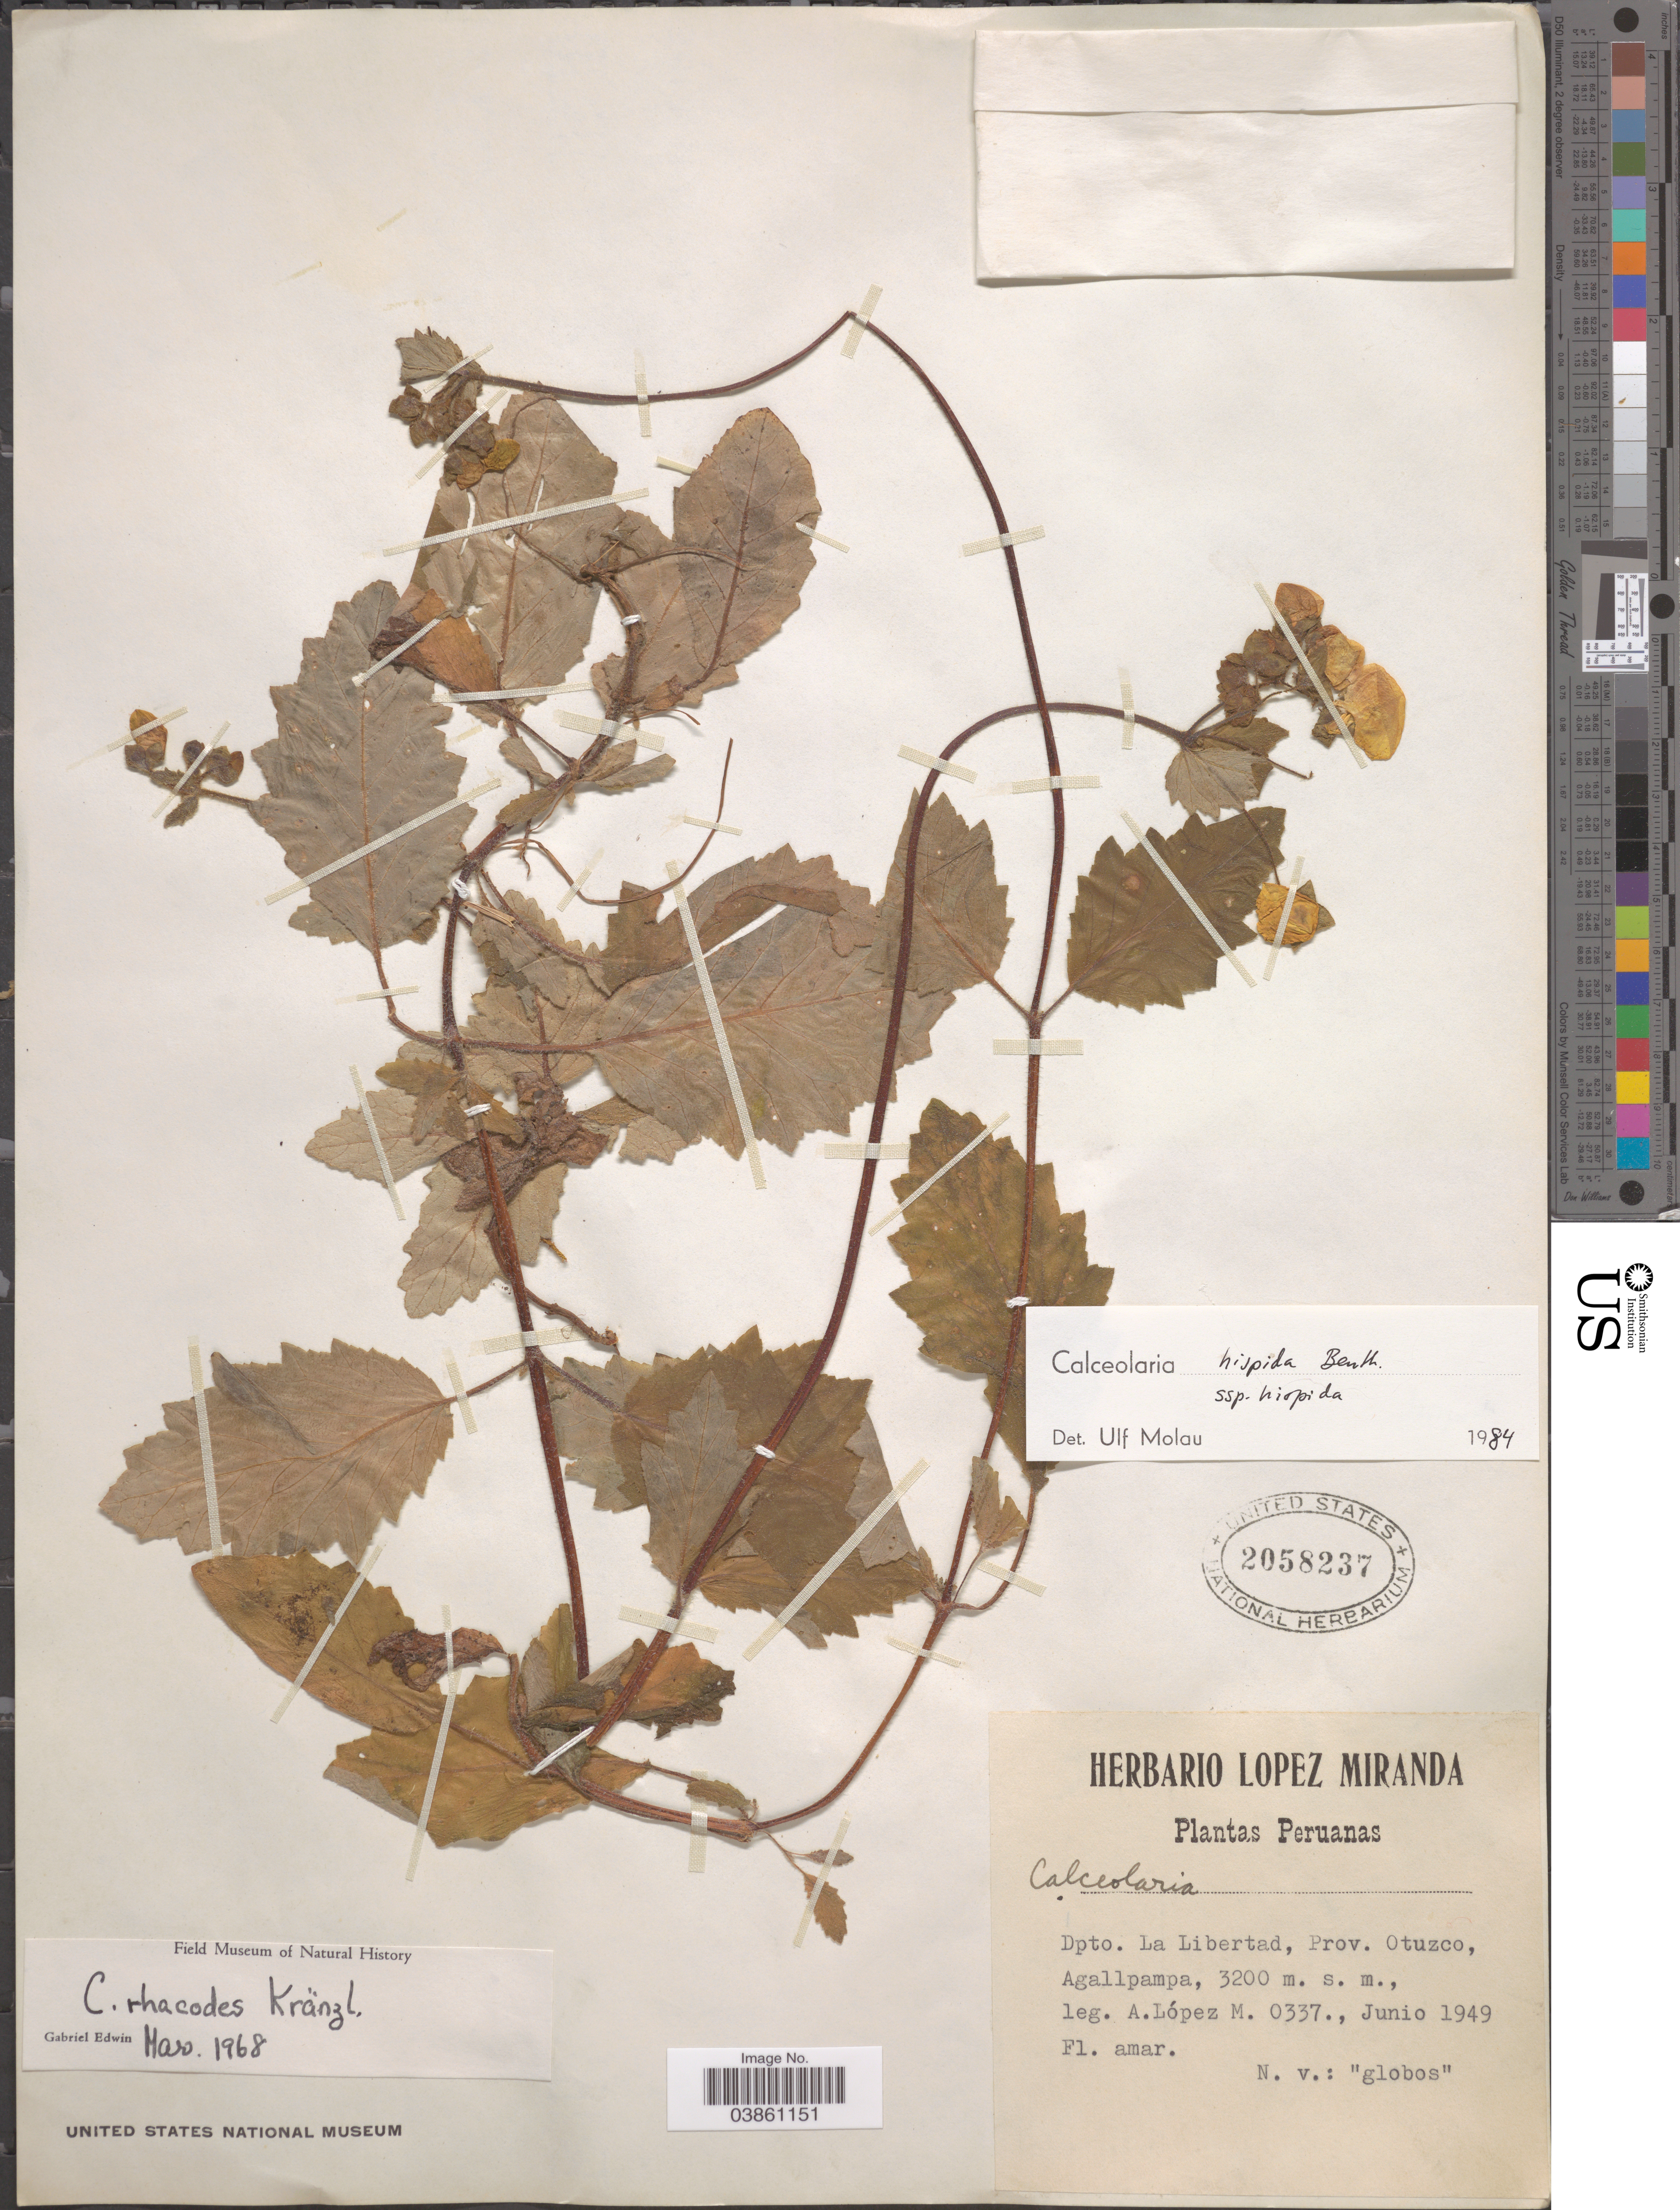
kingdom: Plantae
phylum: Tracheophyta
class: Magnoliopsida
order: Lamiales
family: Calceolariaceae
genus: Calceolaria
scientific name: Calceolaria hispida subsp. hispida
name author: Benth.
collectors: A. López M.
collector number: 0337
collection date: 1949-06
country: Peru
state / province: La Libertad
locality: Dpto. La Libertad, Prov. Otuzco, Agallpampa.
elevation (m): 3200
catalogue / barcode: US 2058237